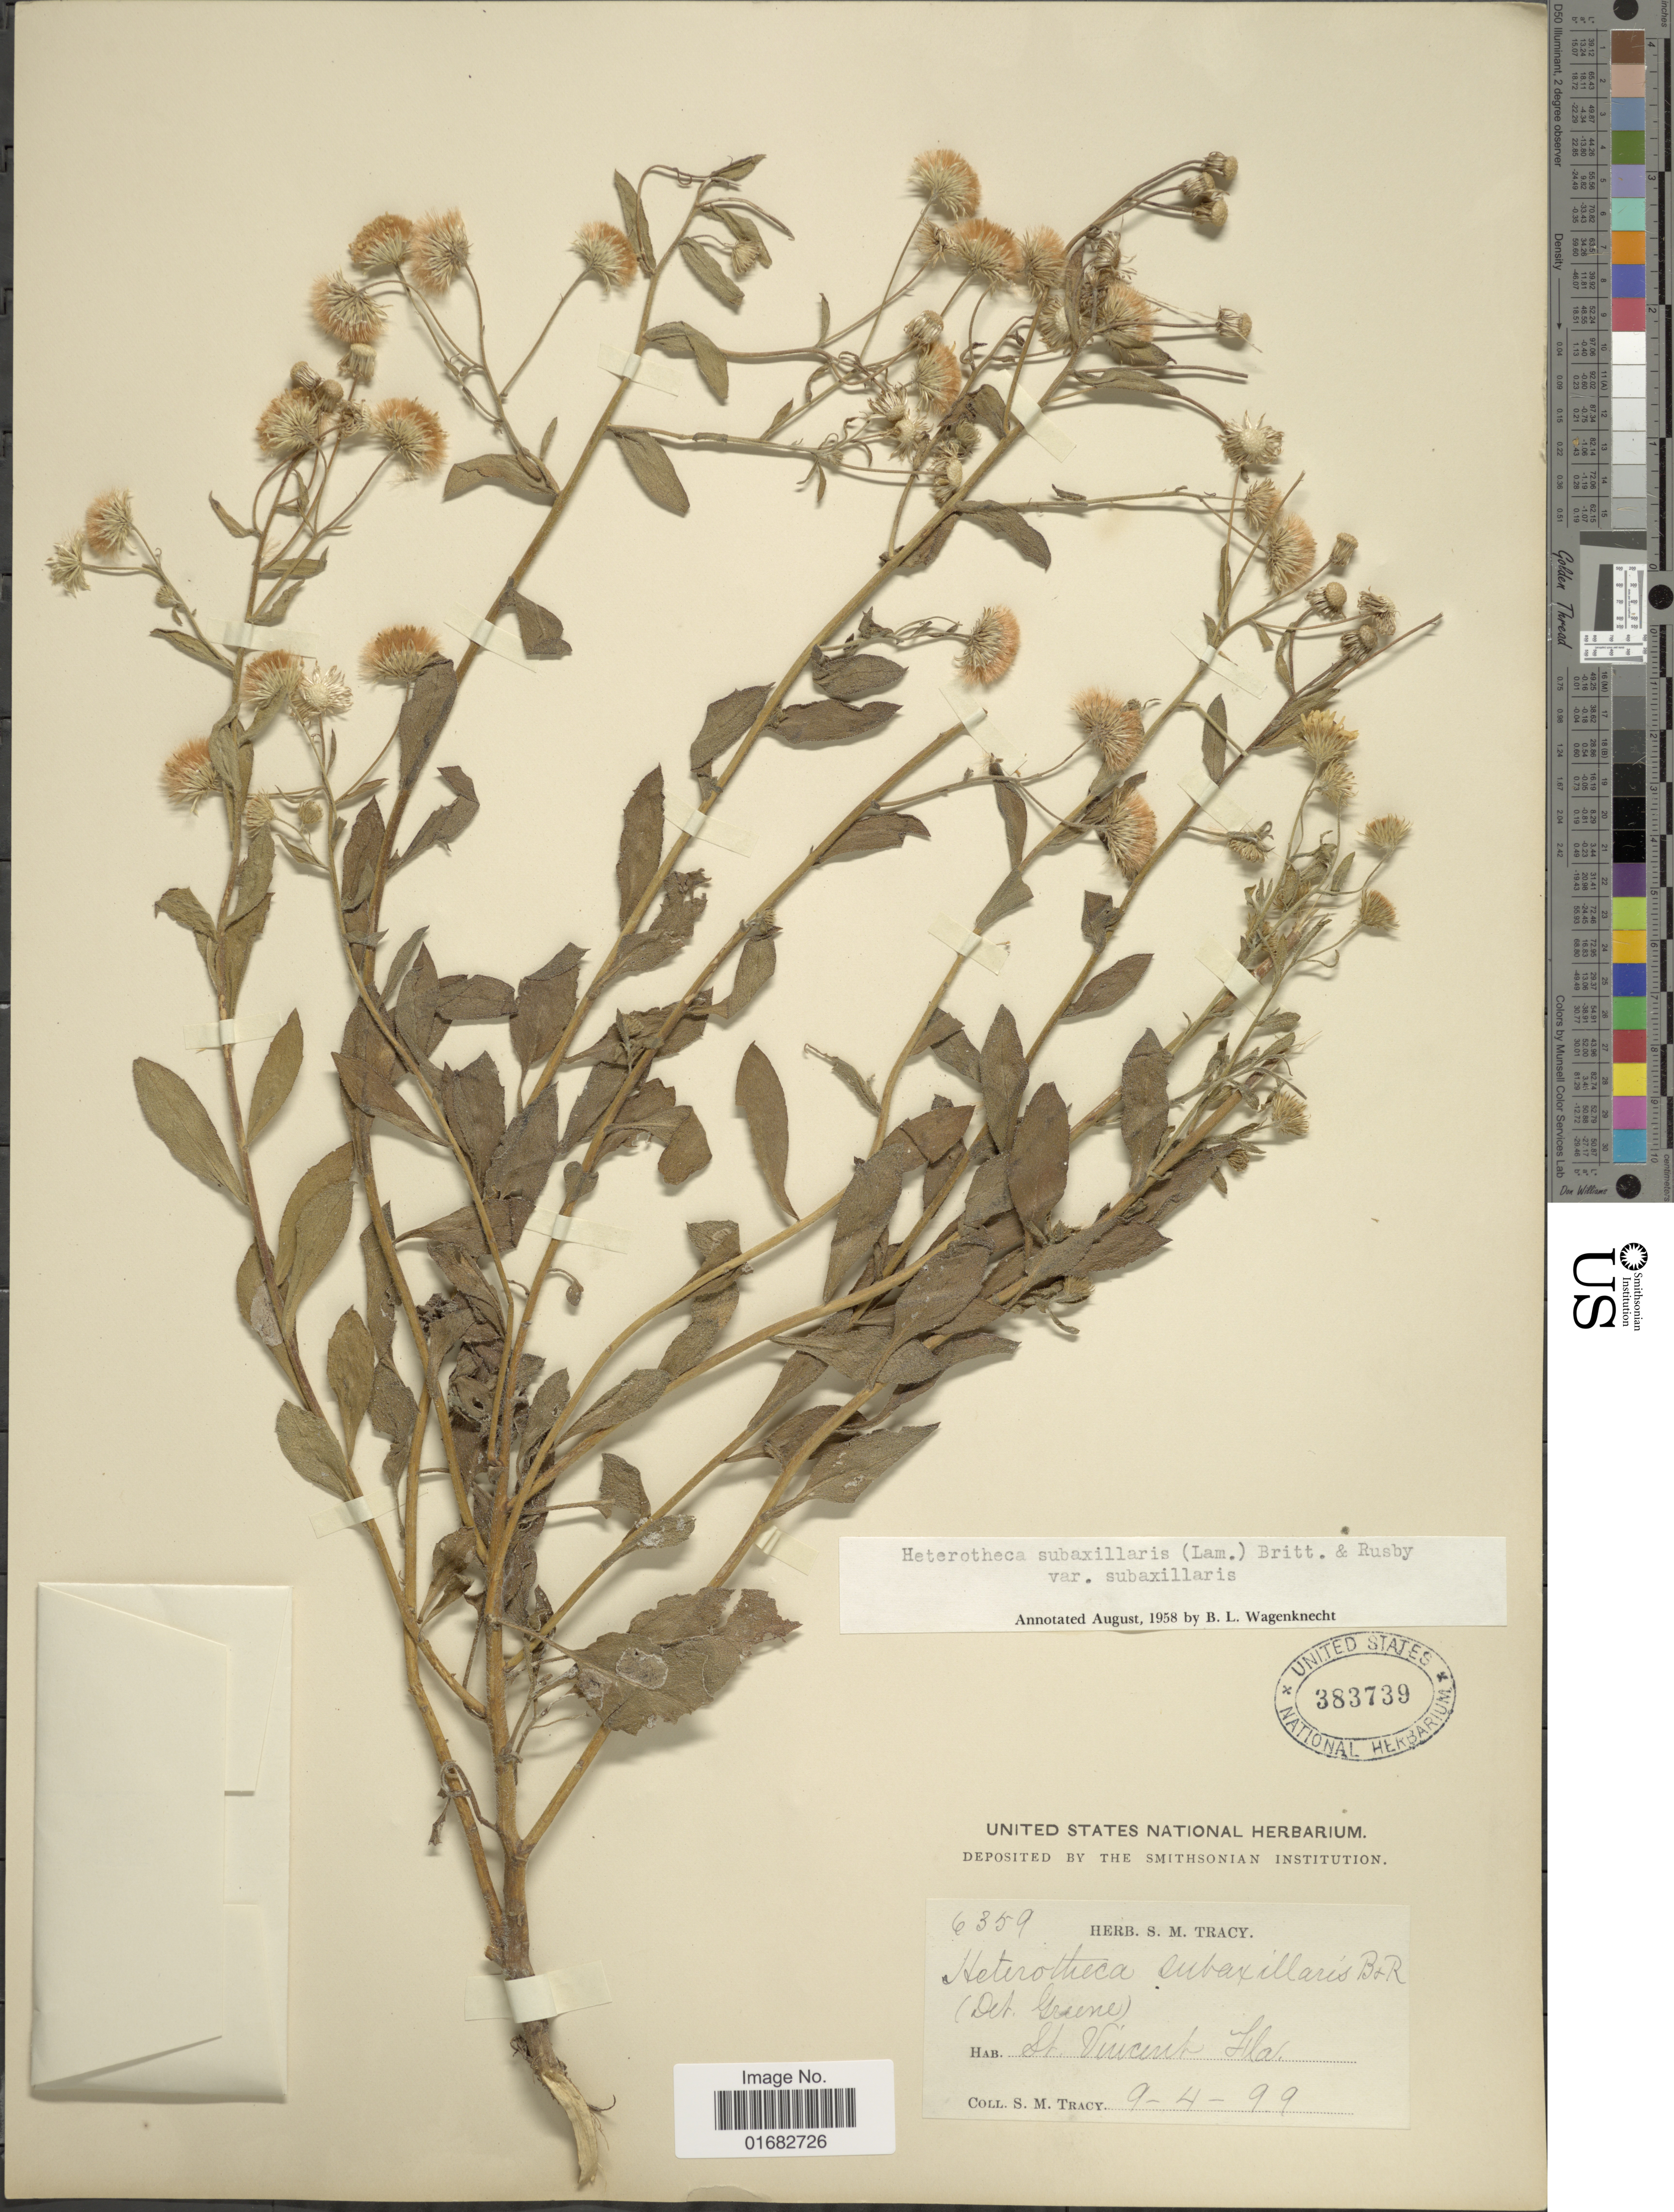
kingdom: Plantae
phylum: Tracheophyta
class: Magnoliopsida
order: Asterales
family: Asteraceae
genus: Heterotheca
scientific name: Heterotheca subaxillaris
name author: (Lam.) Britton & Rusby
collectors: S. M. Tracy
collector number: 6359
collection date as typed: Transcribed d/m/y: 4/9/99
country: United States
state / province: Florida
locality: St. Vincent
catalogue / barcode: US 383739